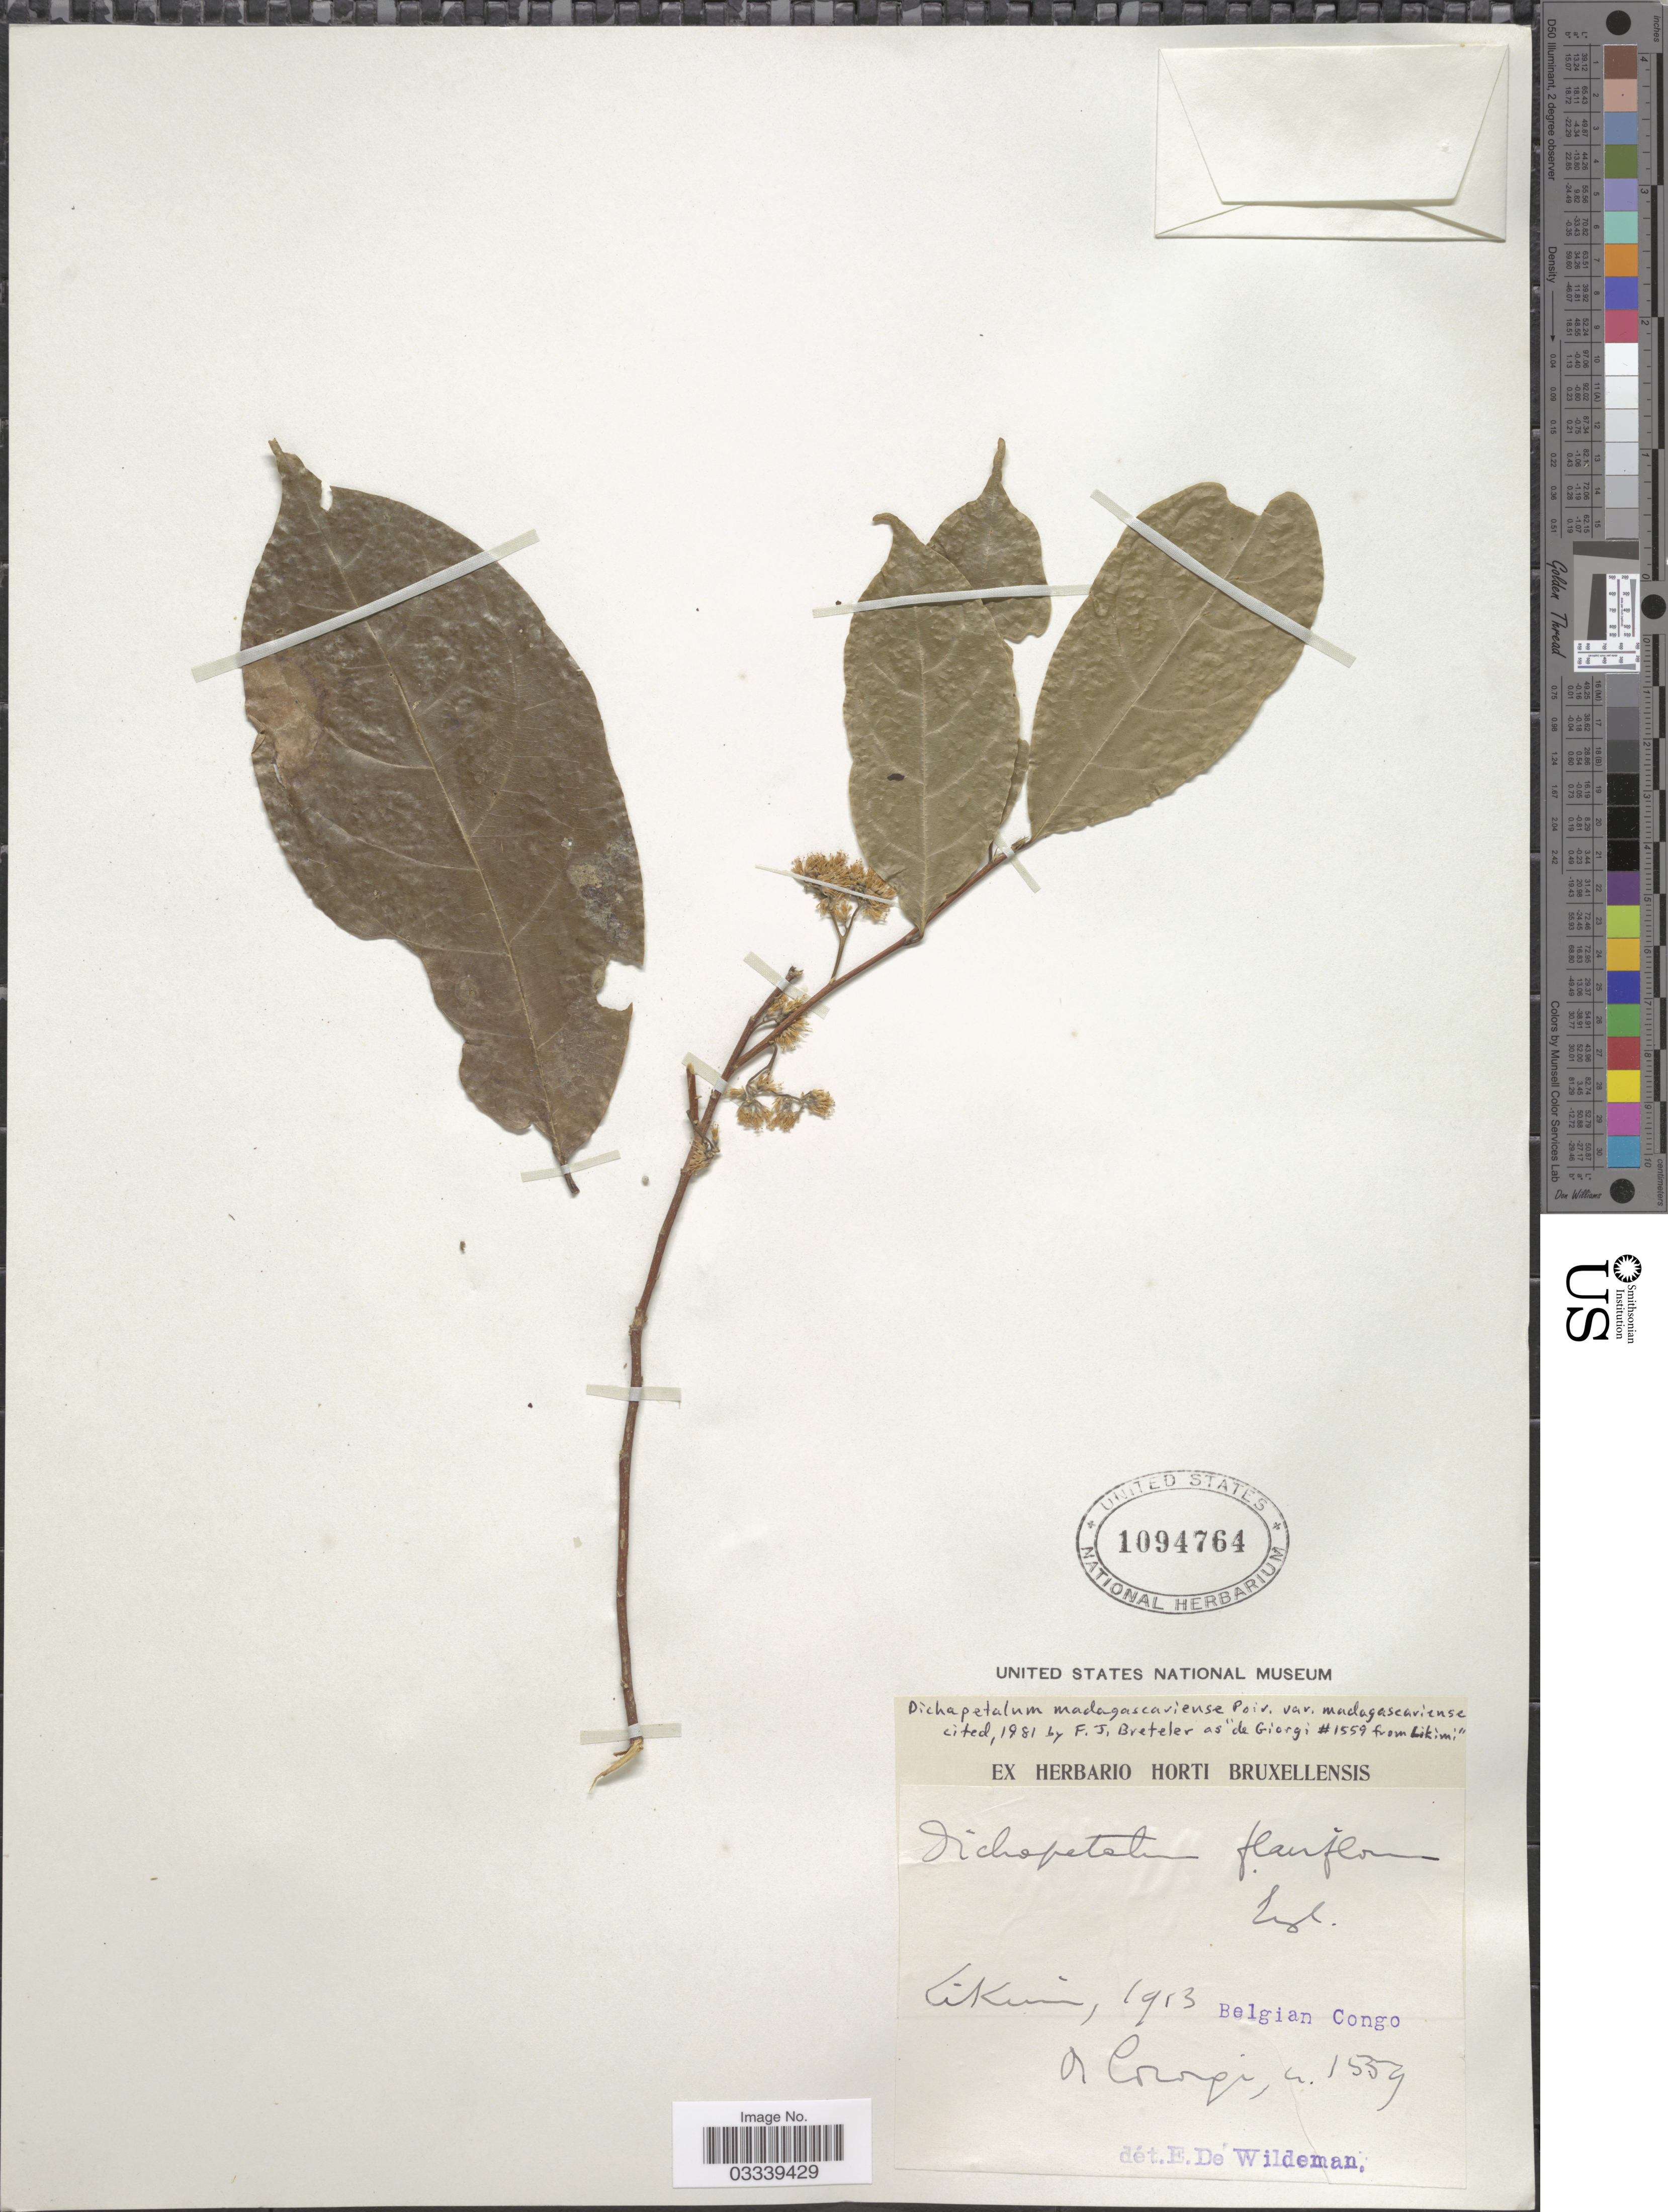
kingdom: Plantae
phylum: Tracheophyta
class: Magnoliopsida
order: Malpighiales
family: Dichapetalaceae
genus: Dichapetalum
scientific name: Dichapetalum madagascariense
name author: Poir.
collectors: D. Giorgi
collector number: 1559?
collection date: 1913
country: Congo, Democratic Republic of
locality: Likumi [interpreted], Belgian Congo.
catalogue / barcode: US 1094764